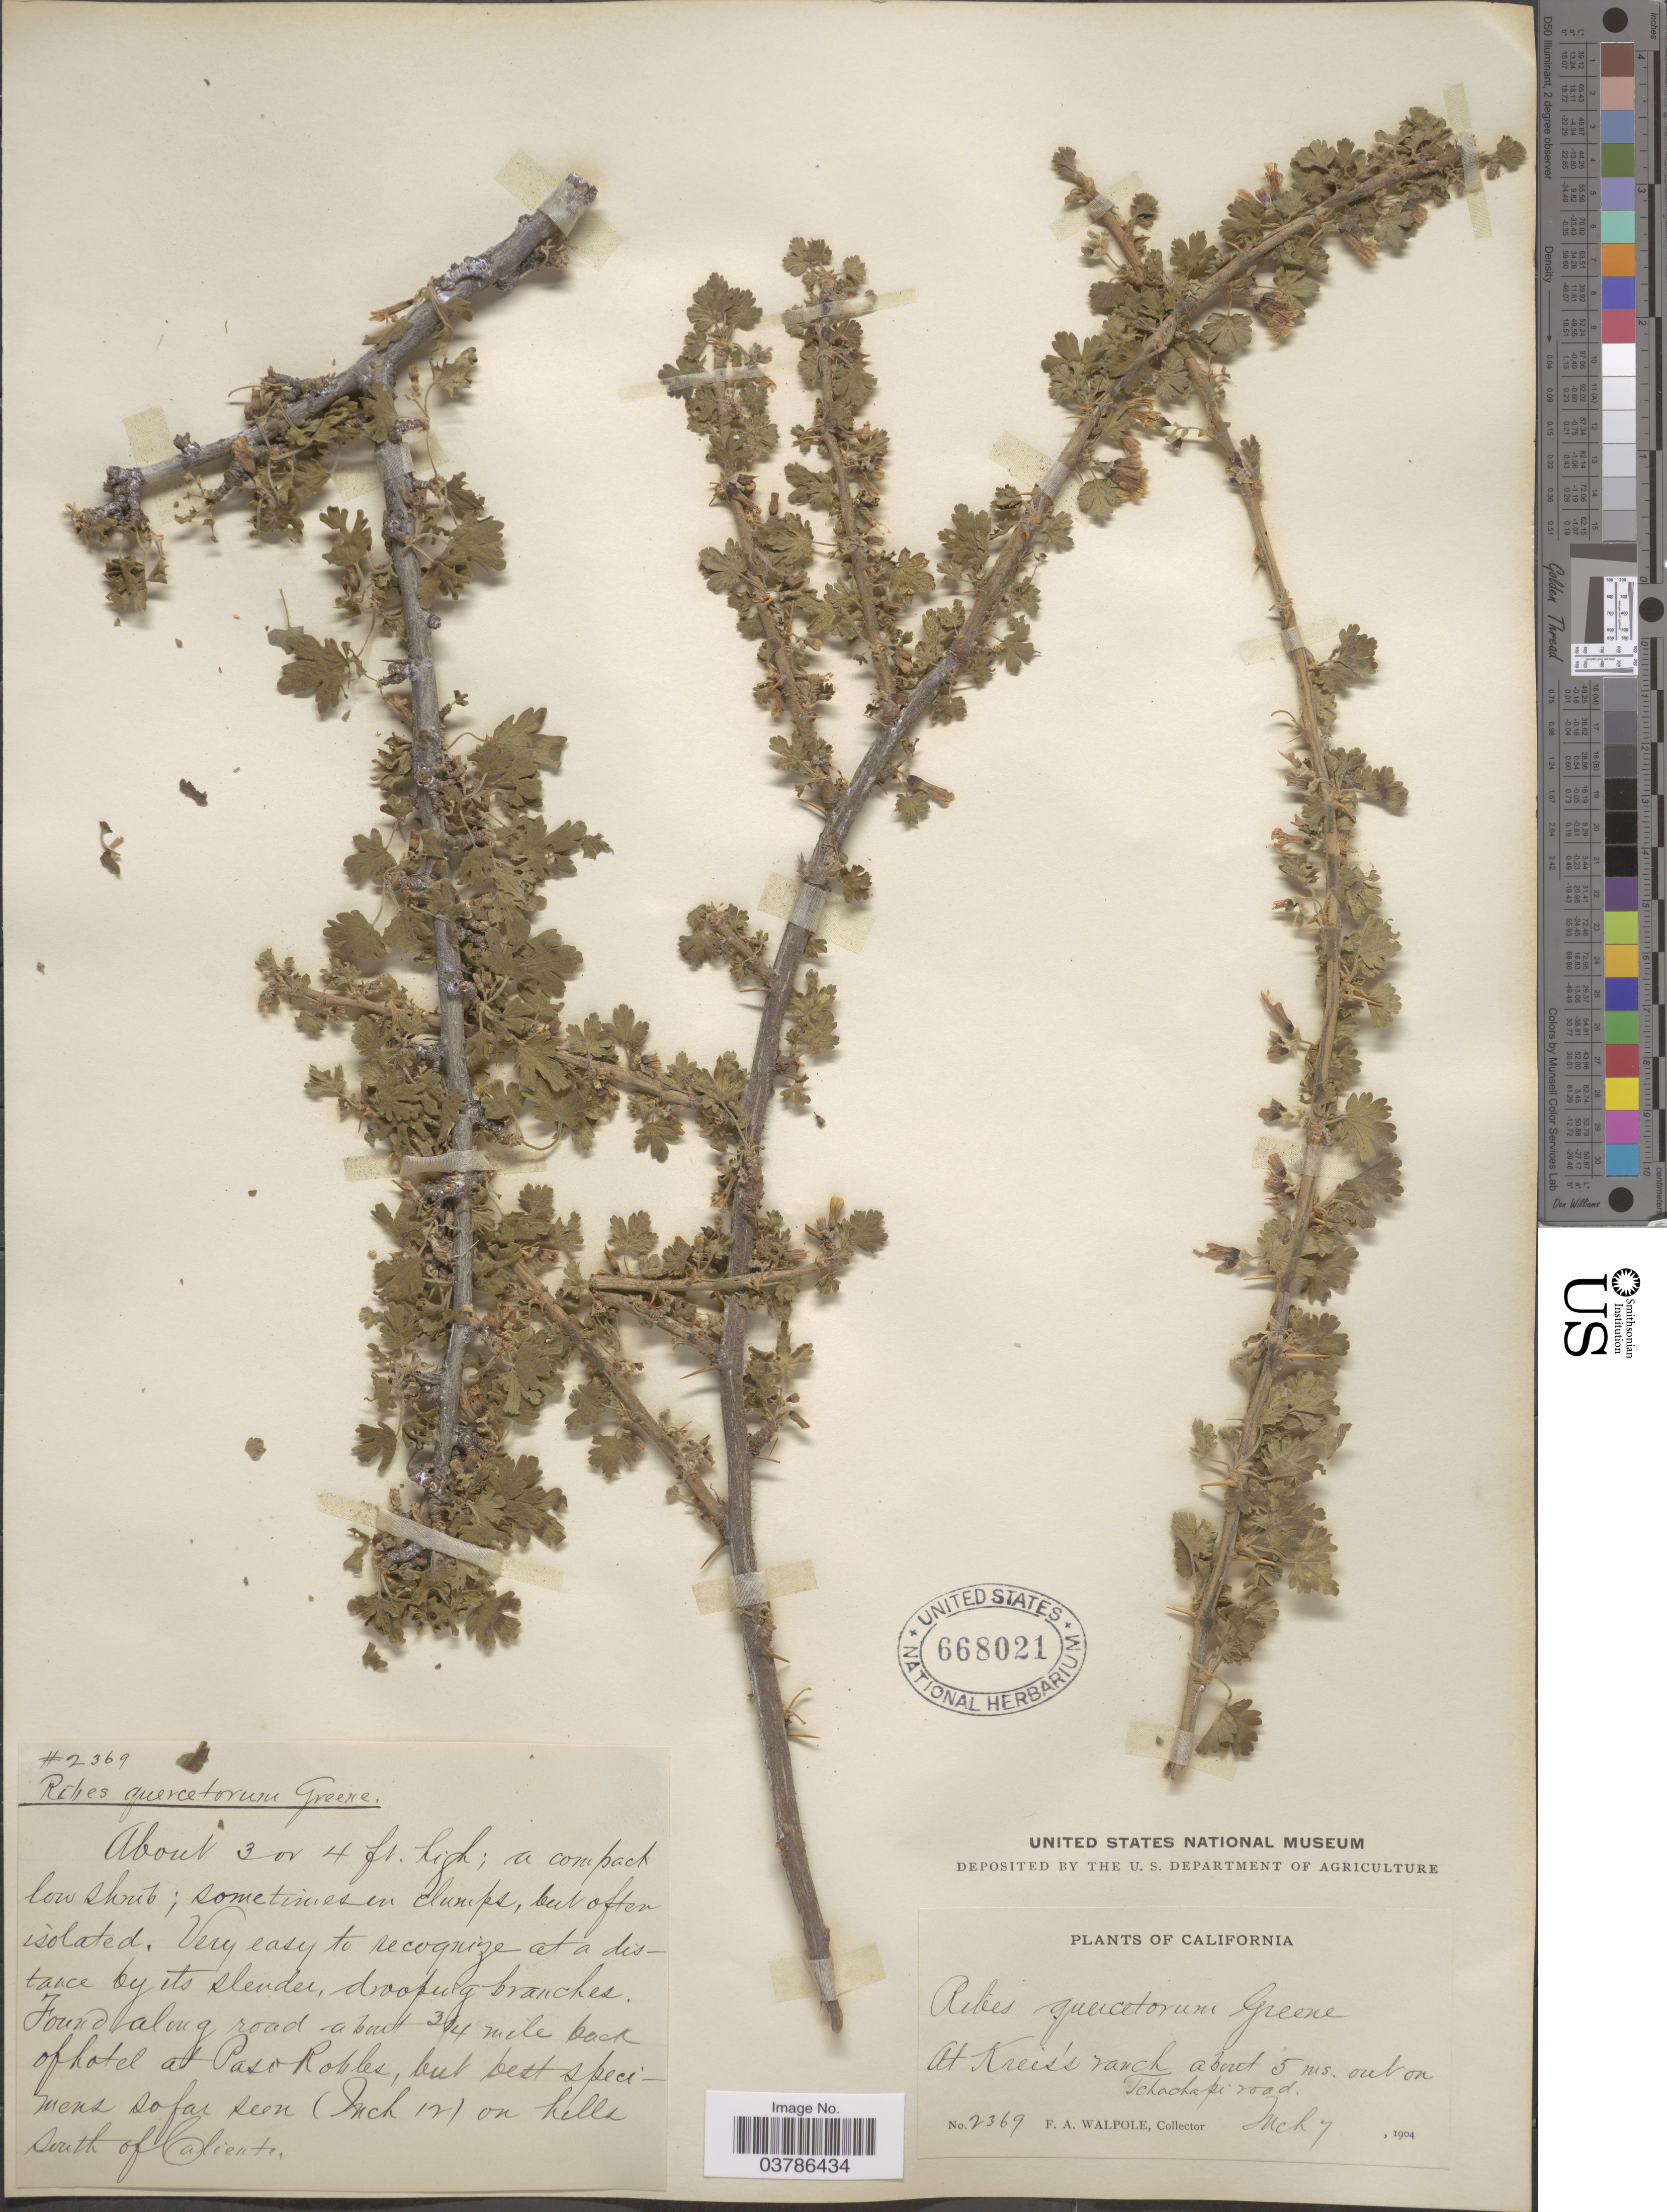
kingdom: Plantae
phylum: Tracheophyta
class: Magnoliopsida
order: Saxifragales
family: Grossulariaceae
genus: Ribes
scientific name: Ribes quercetorum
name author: Greene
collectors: F. Walpole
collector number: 2369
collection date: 1904-03-07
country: United States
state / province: California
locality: Along road 3/4 mile back of hotel at Paso Robles, on hills south of Caliente. At Kreis's ranch about 5 ms. out on Tchachapi road.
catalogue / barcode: US 668021